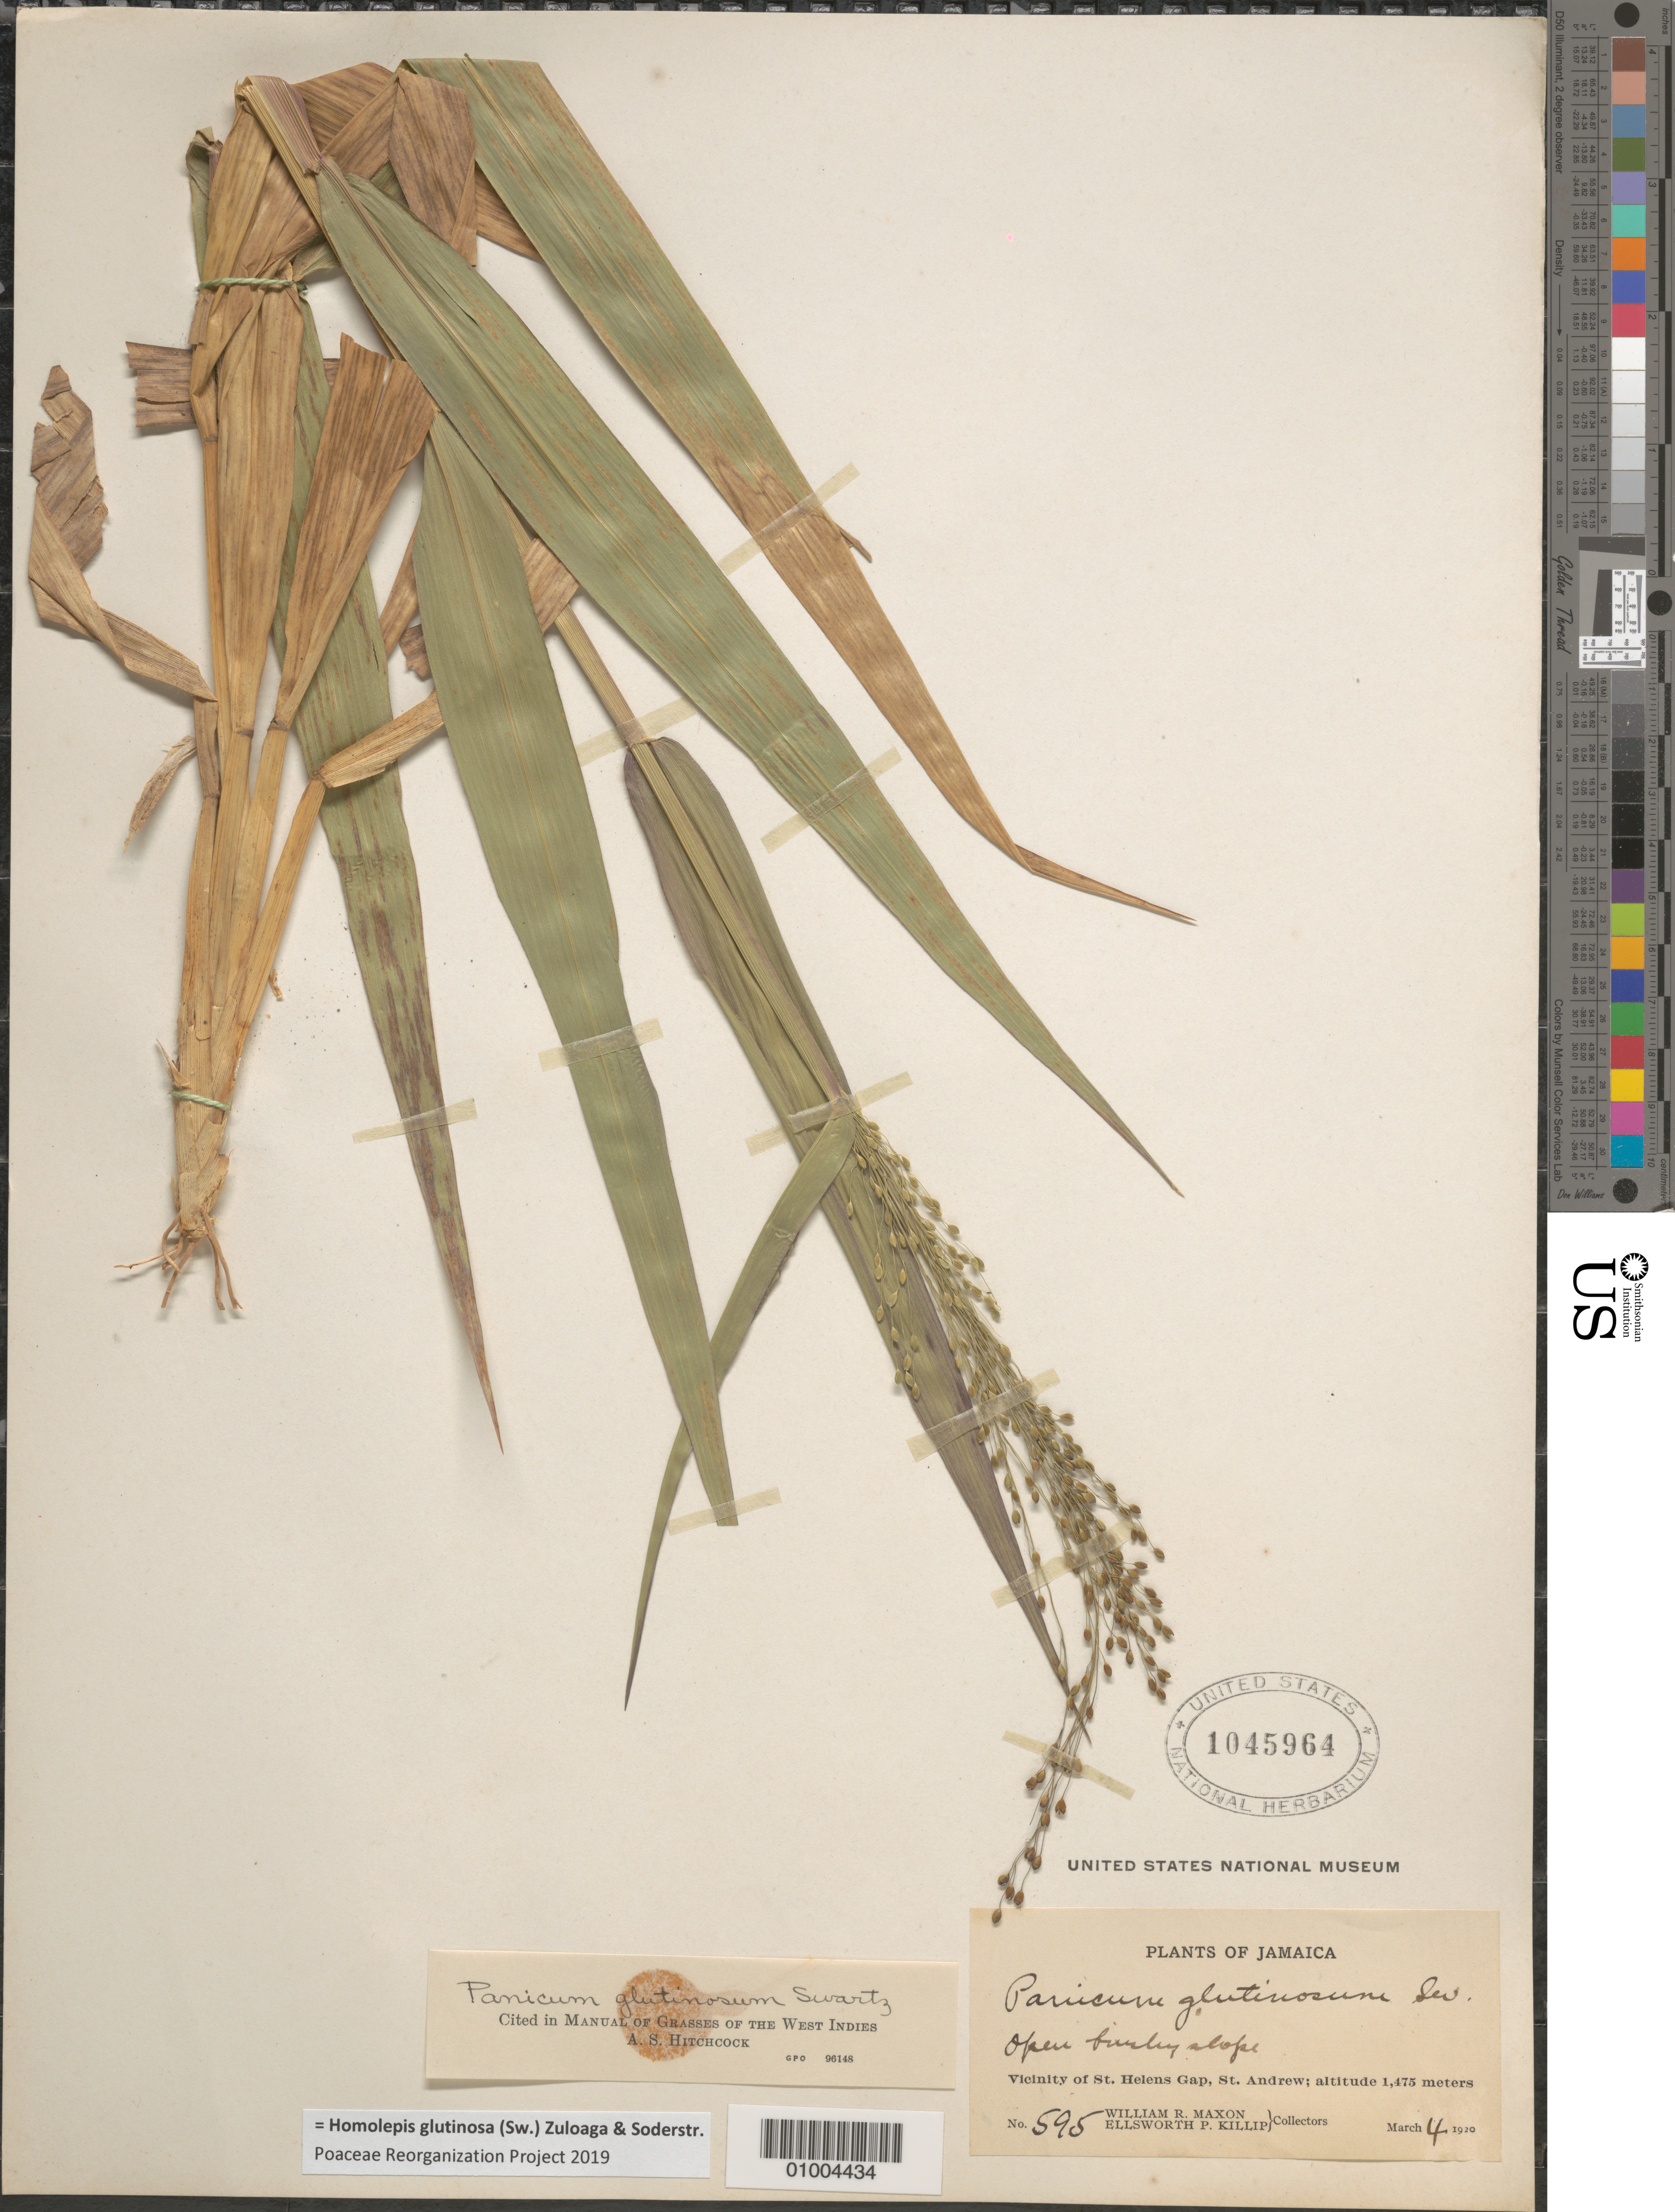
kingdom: Plantae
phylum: Tracheophyta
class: Liliopsida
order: Poales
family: Poaceae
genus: Homolepis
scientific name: Homolepis glutinosa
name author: (Sw.) Zuloaga & Soderstr.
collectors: W. R. Maxon & E. P. Killip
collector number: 595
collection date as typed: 04 Mar 1920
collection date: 1920-03-04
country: Jamaica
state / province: Saint Andrew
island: Jamaica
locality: vicinity of St. Helens Gap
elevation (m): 1475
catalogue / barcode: US 1045964